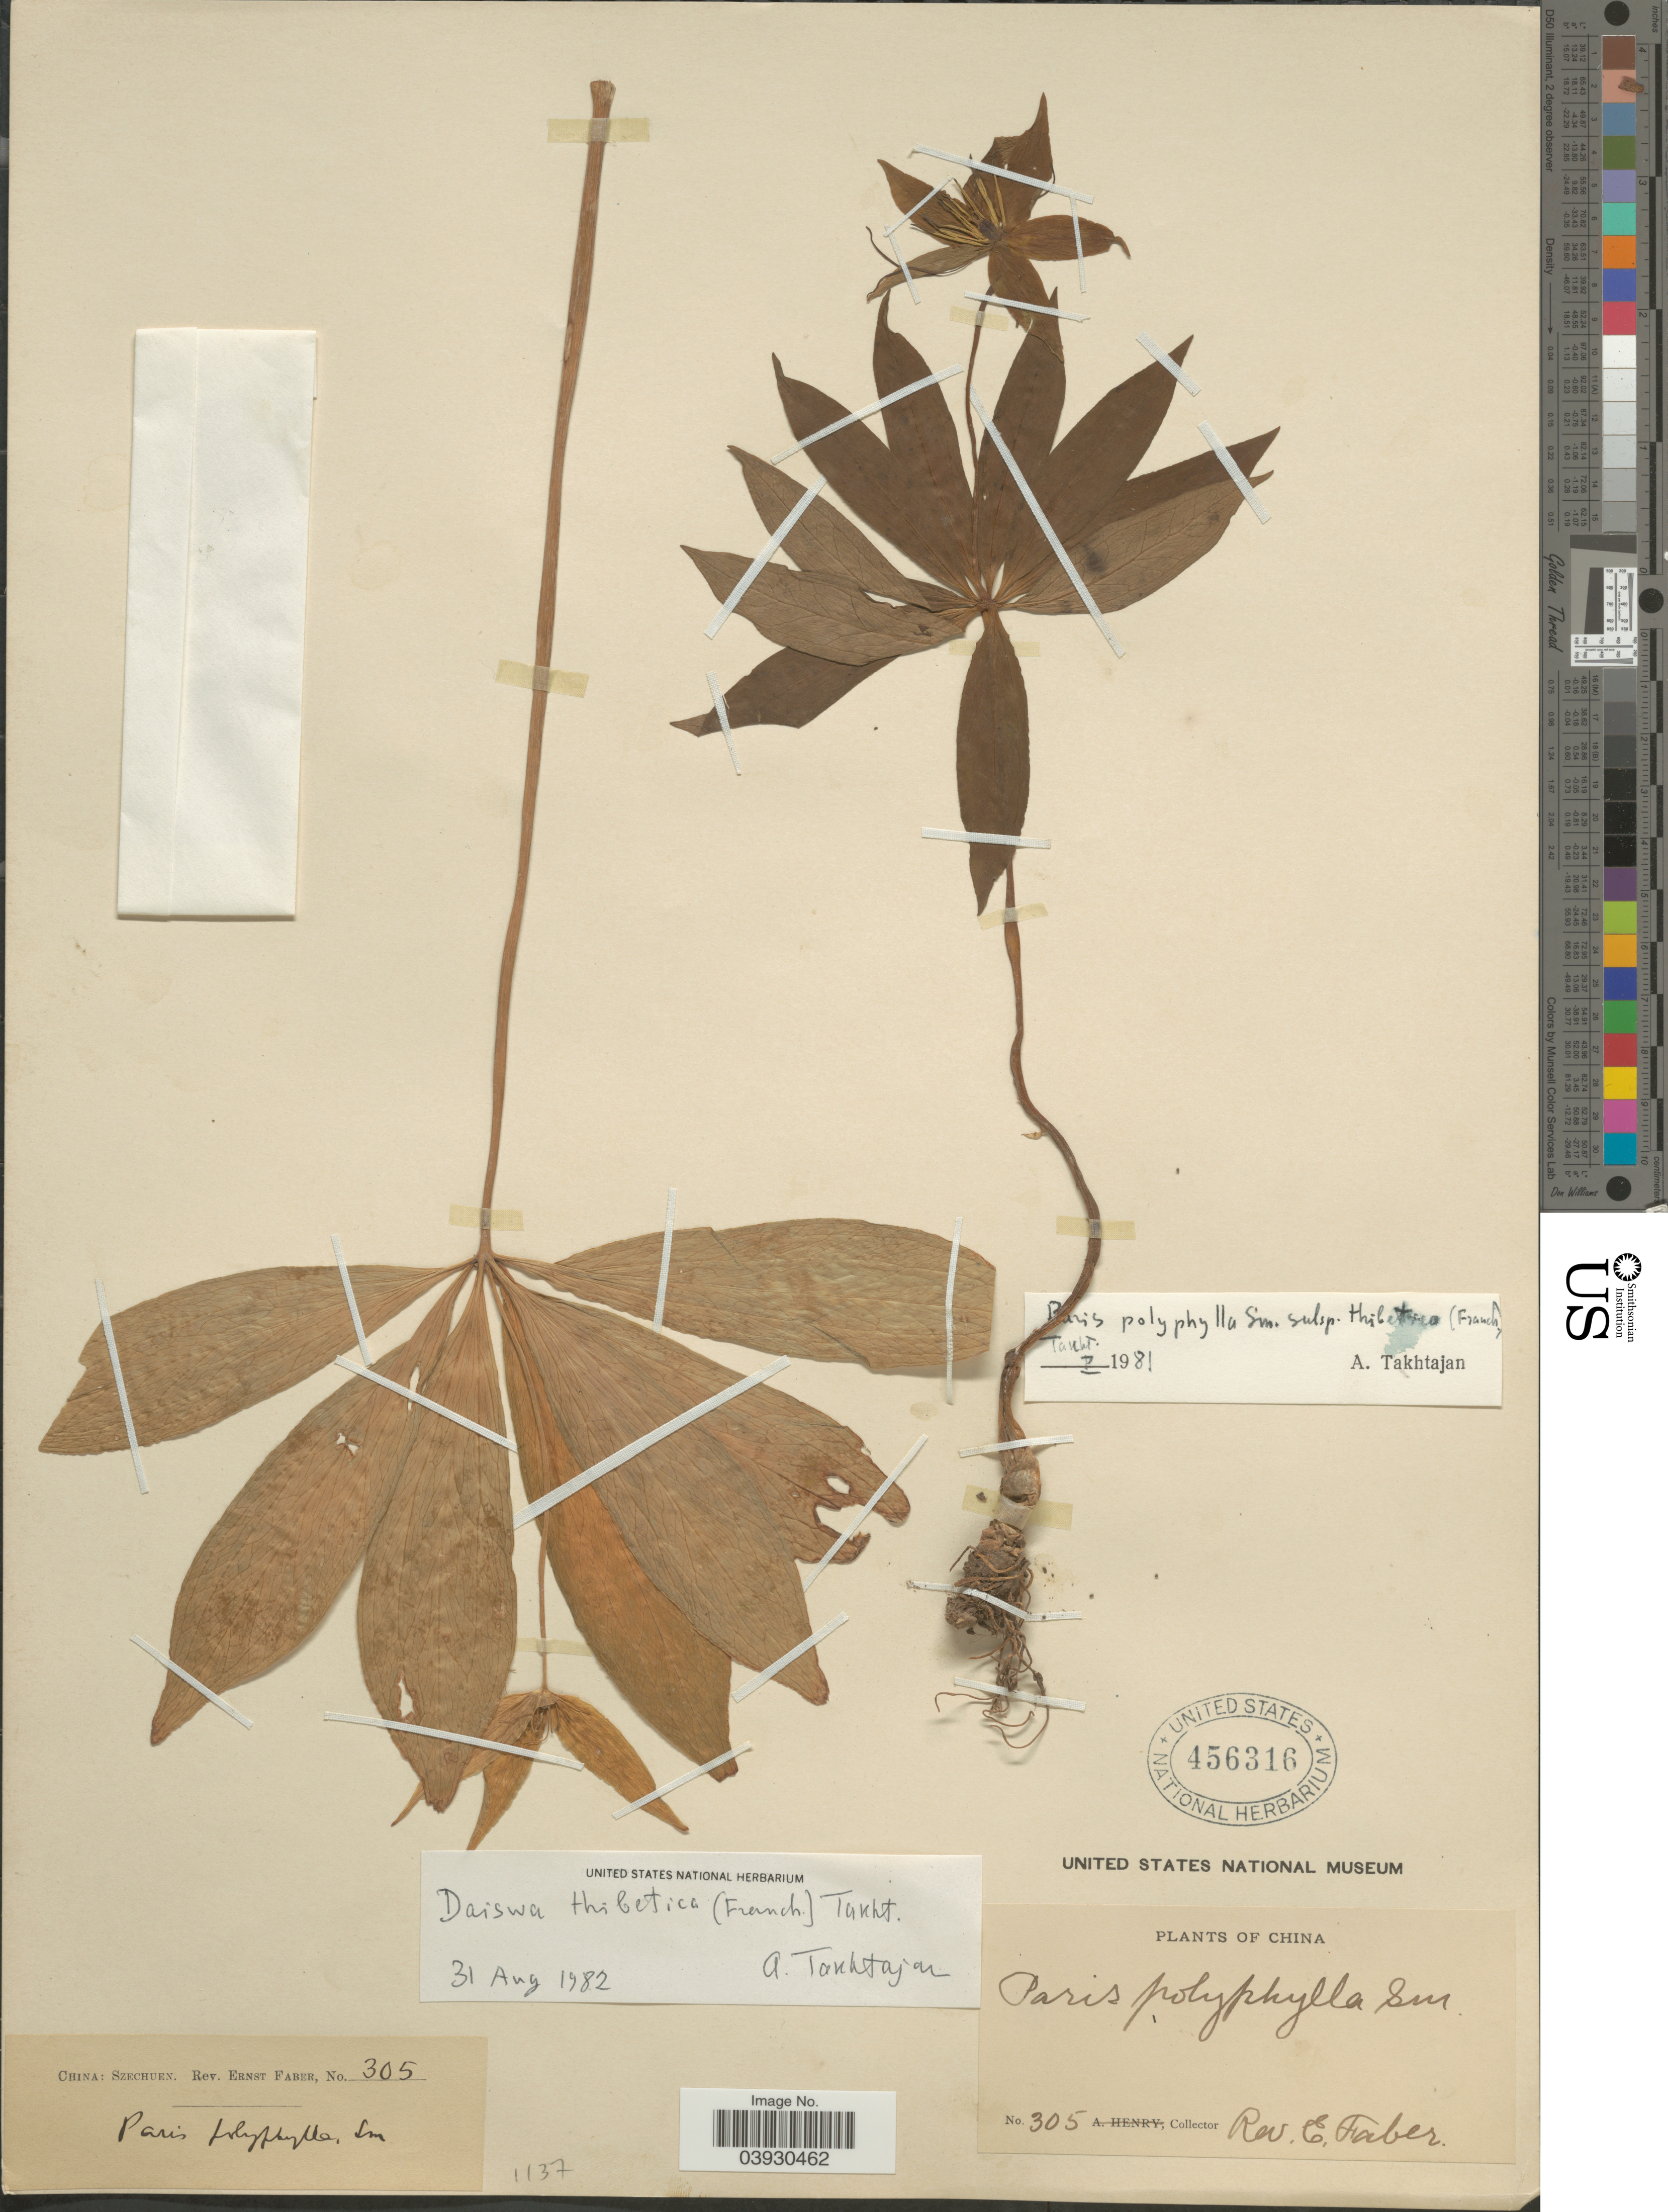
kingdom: Plantae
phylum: Tracheophyta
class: Liliopsida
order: Liliales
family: Melanthiaceae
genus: Paris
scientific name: Paris polyphylla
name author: Sm.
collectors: E. Faber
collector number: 305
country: China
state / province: Sichuan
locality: Szechuen.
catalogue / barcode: US 456316